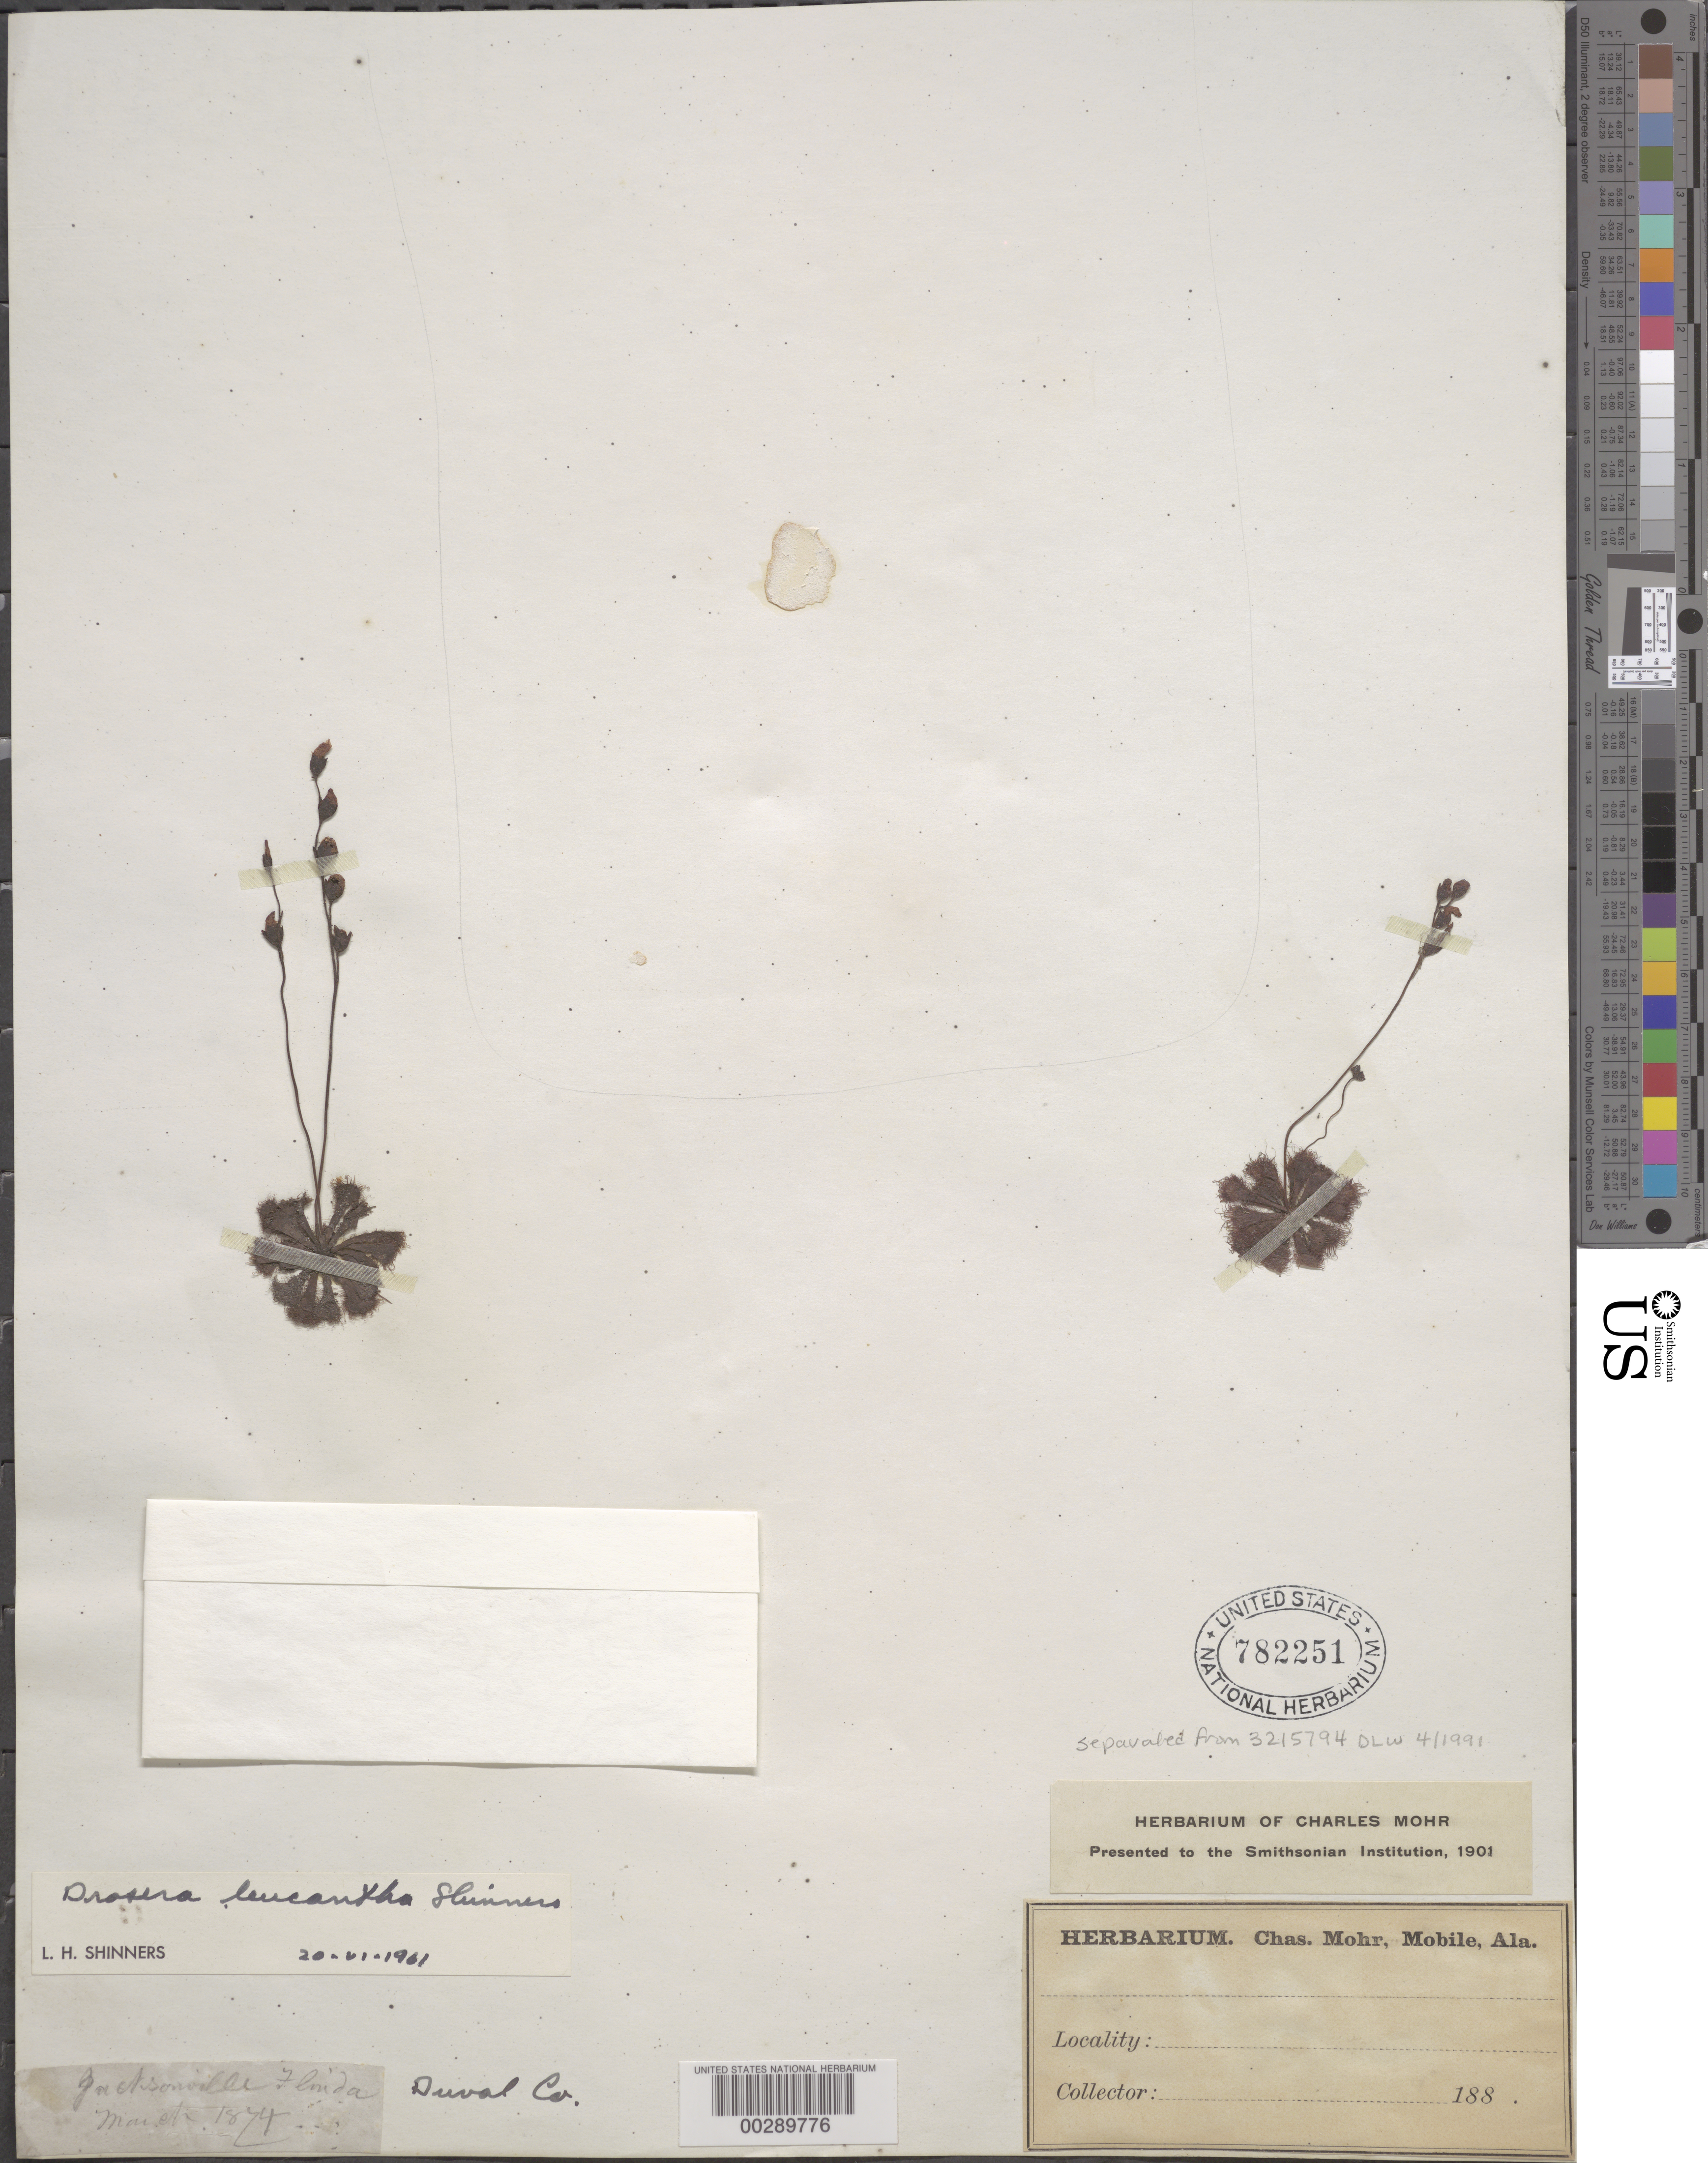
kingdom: Plantae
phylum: Tracheophyta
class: Magnoliopsida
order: Caryophyllales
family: Droseraceae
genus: Drosera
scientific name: Drosera leucantha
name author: Shinners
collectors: ex herb. C. Mohr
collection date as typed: Mar 1874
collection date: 1874-03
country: United States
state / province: Florida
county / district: Duval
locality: Jacksonville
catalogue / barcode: US 782251